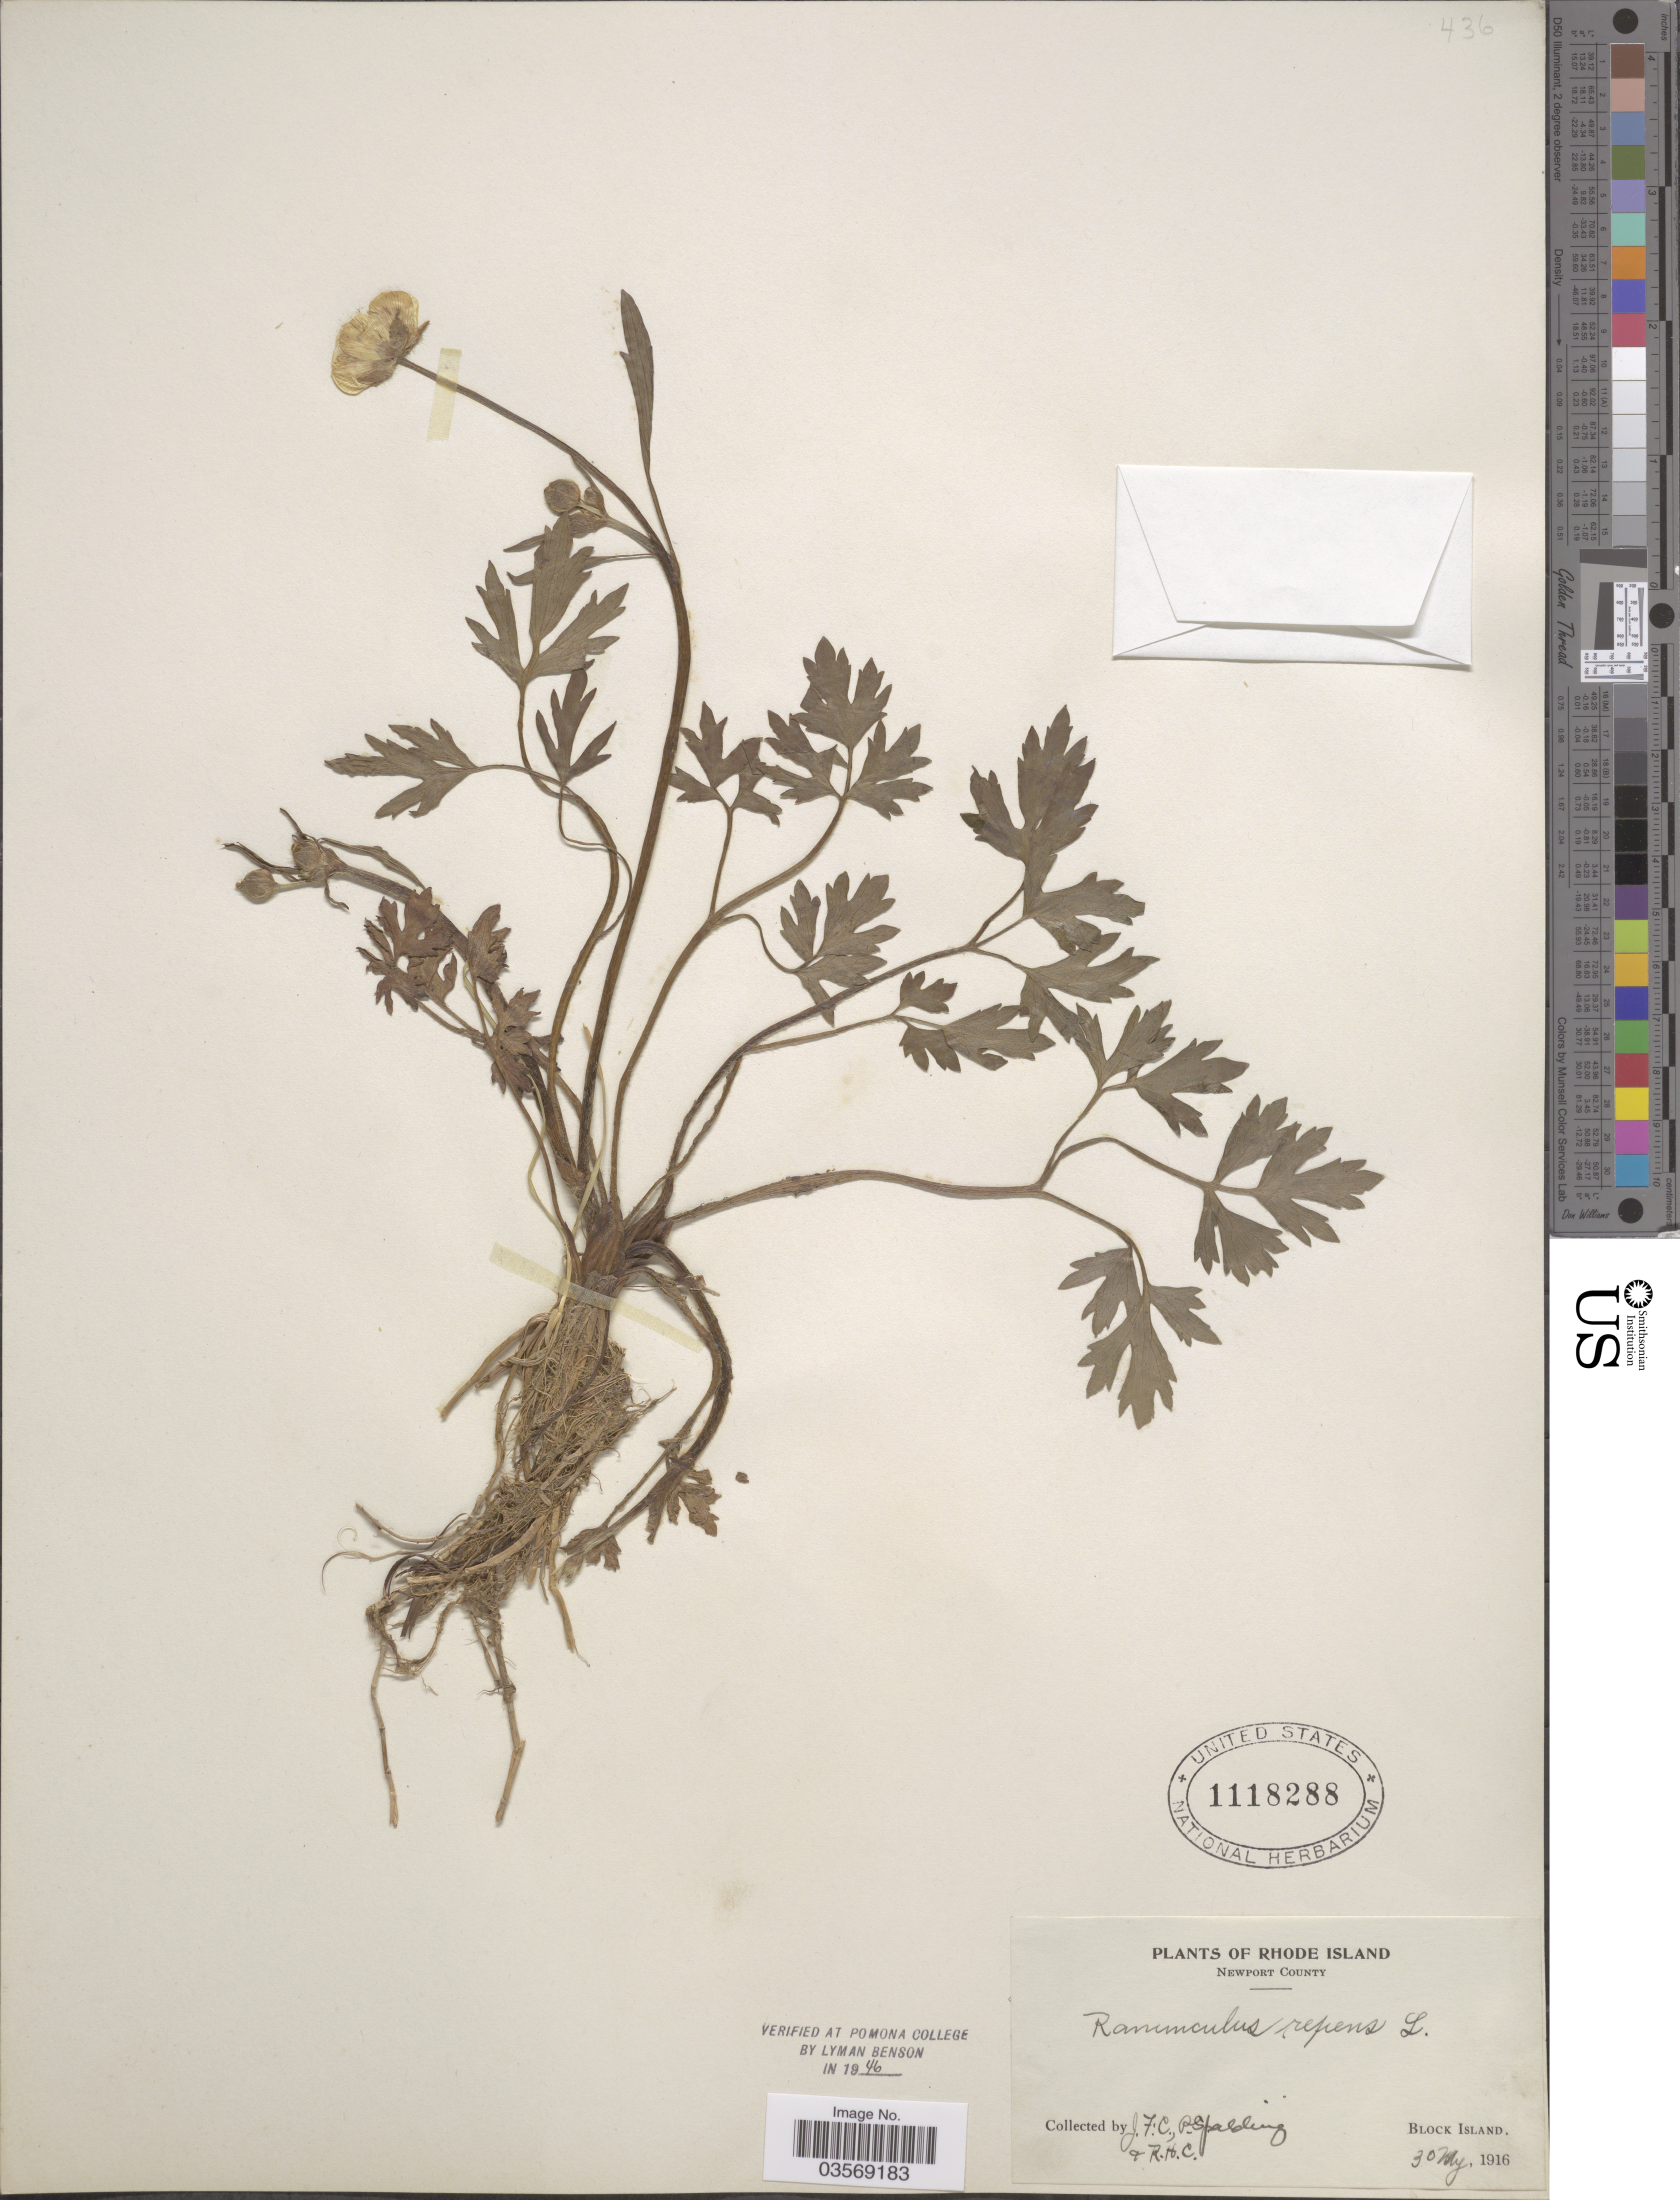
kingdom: Plantae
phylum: Tracheophyta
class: Magnoliopsida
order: Ranunculales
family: Ranunculaceae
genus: Ranunculus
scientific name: Ranunculus repens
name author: L.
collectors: J. Collins & R. H. C.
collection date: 1916-05-30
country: United States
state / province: Rhode Island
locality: Newport County. Block Island.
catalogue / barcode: US 1118288